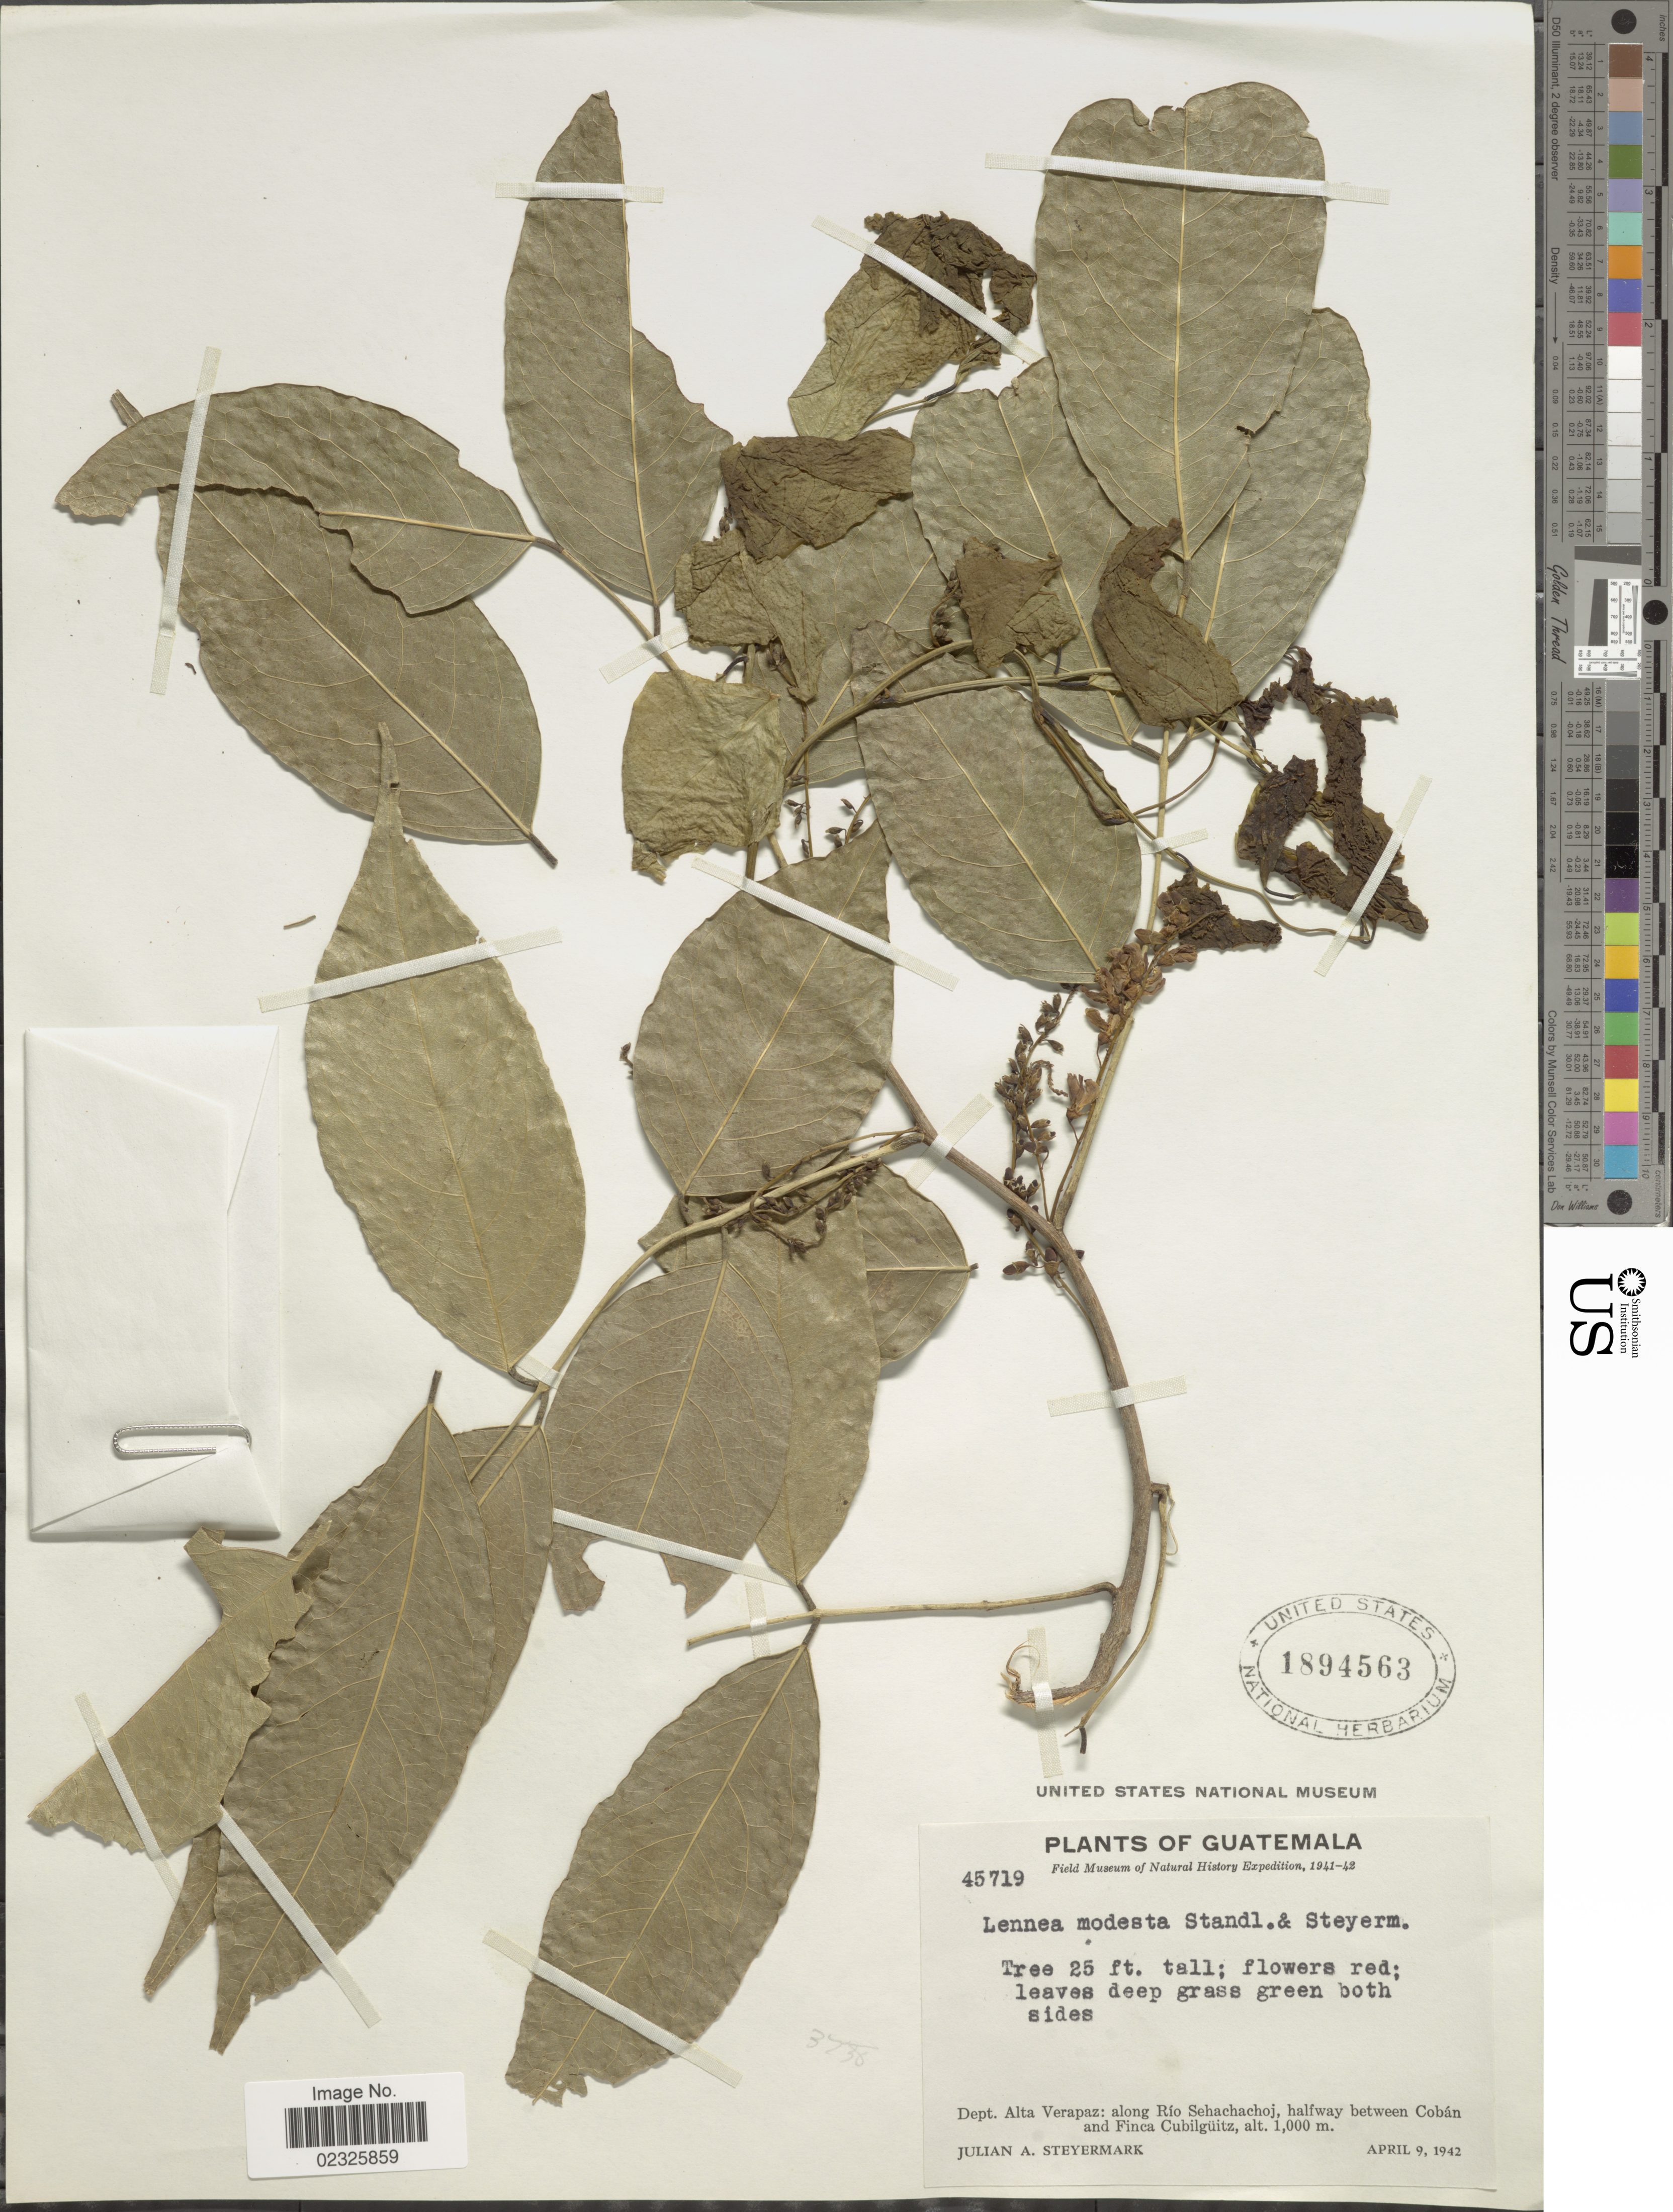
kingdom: Plantae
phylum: Tracheophyta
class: Magnoliopsida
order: Fabales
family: Fabaceae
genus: Lennea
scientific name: Lennea modesta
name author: (Standl. & Steyerm.) Standl. & Steyerm.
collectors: J. Steyermark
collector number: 45719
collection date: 1942-04-09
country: Guatemala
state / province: Alta Verapaz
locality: Along Rio Sehachachoj, halfway between Coban and Finace Cubilguitz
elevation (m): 1000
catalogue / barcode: US 1894563